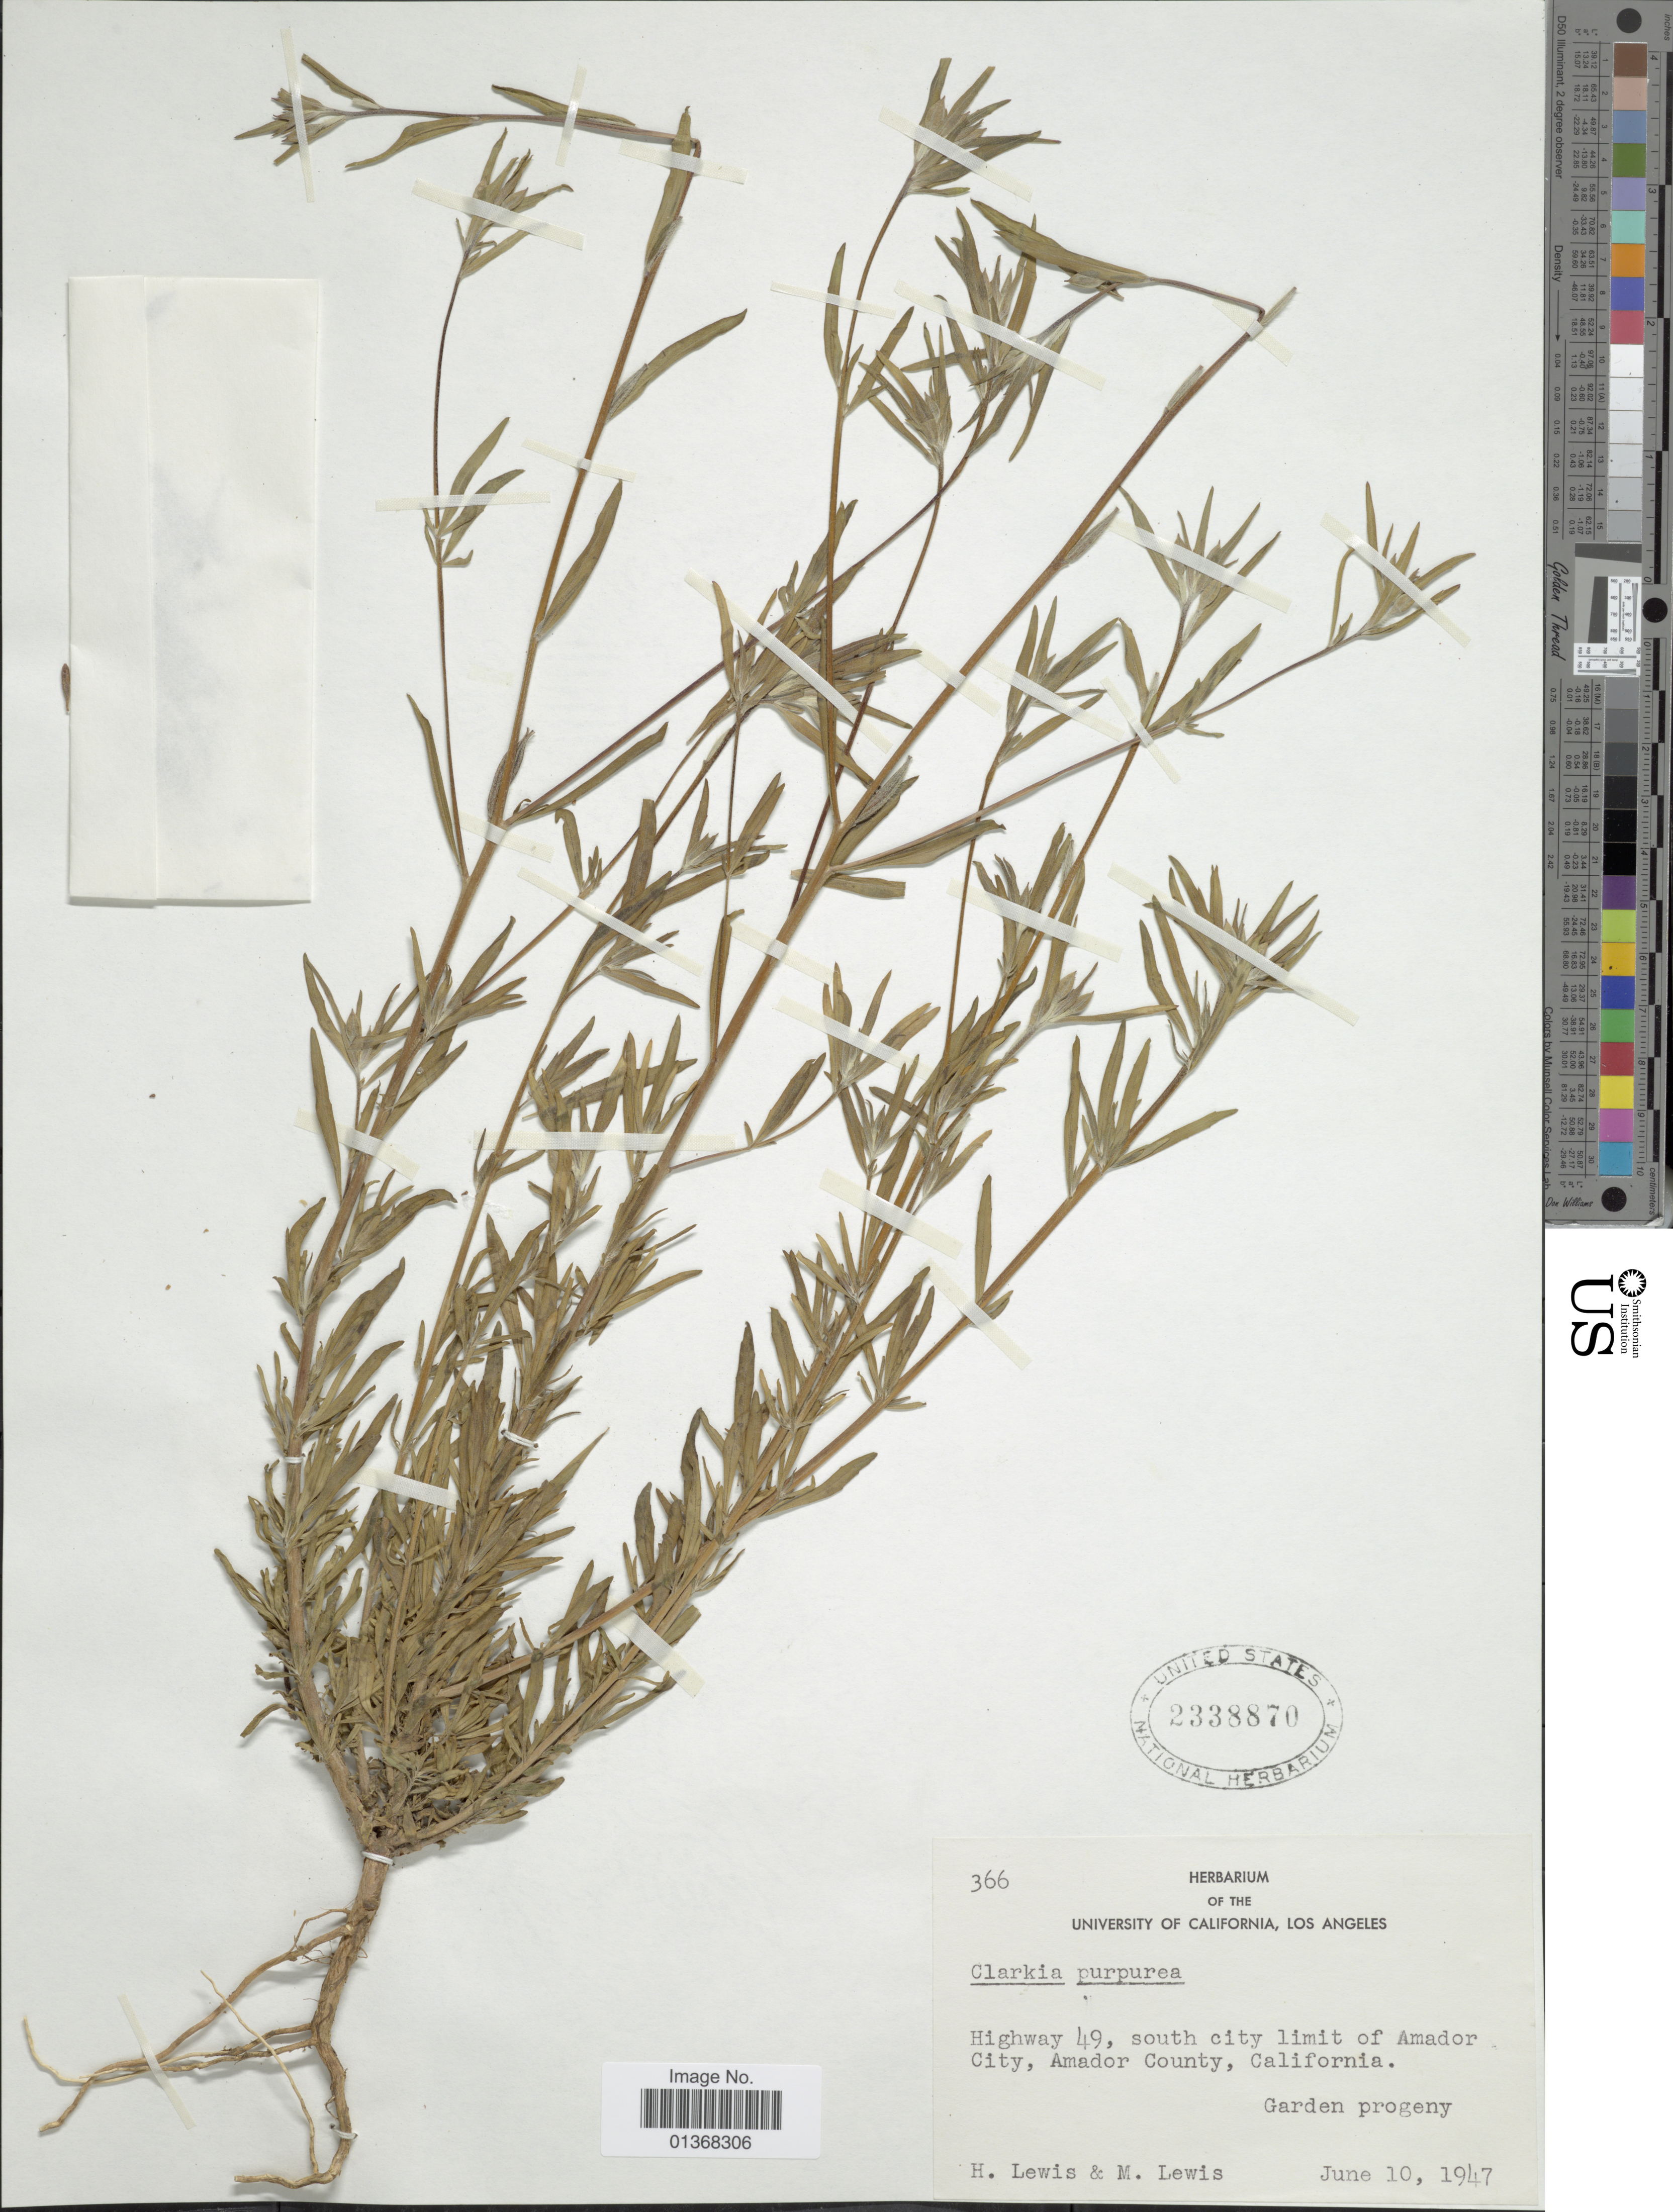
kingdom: Plantae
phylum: Tracheophyta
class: Magnoliopsida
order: Myrtales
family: Onagraceae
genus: Clarkia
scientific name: Clarkia purpurea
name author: (Curtis) A. Nelson & J.F. Macbr.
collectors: H. Lewis & M. Lewis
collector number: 366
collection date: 1947-06-10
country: United States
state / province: California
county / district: Amador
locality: Highway 49, south city limit of Amador City, Amador County, Garden progeny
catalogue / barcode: US 2338870